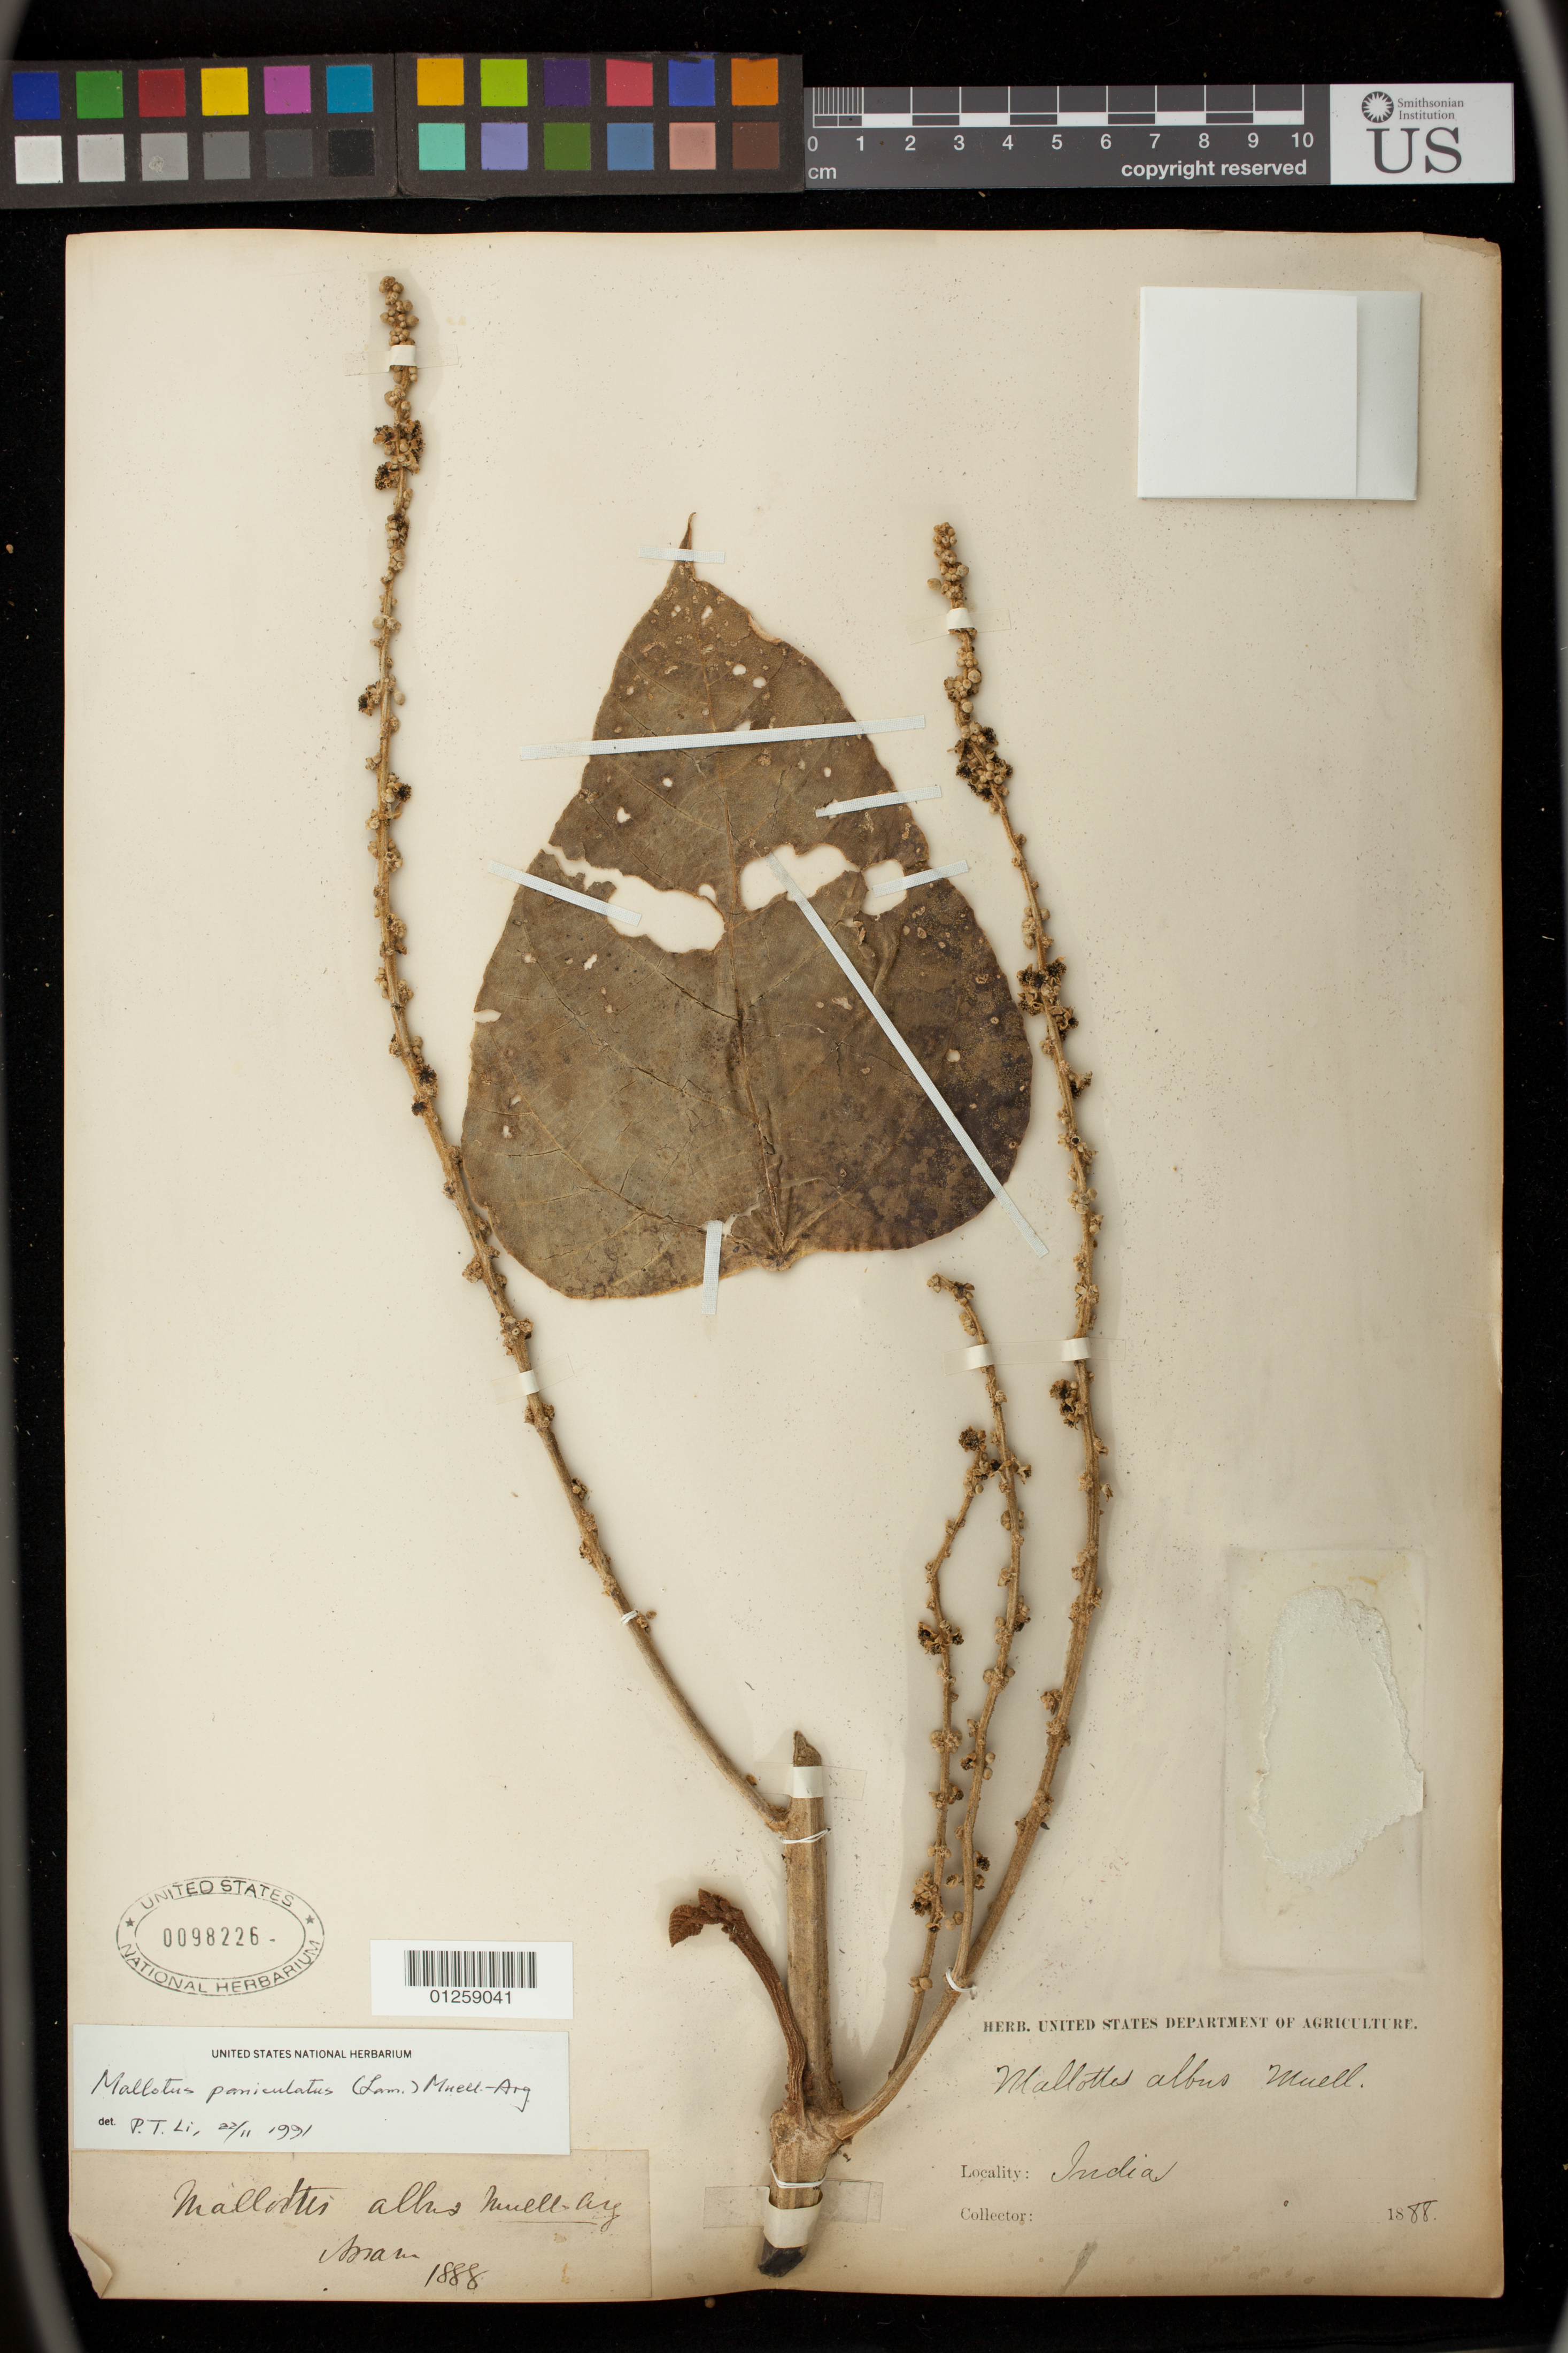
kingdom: Plantae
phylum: Tracheophyta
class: Magnoliopsida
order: Malpighiales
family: Euphorbiaceae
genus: Mallotus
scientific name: Mallotus paniculatus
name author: (Lam.) Müll. Arg.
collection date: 1888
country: India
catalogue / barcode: US 98226